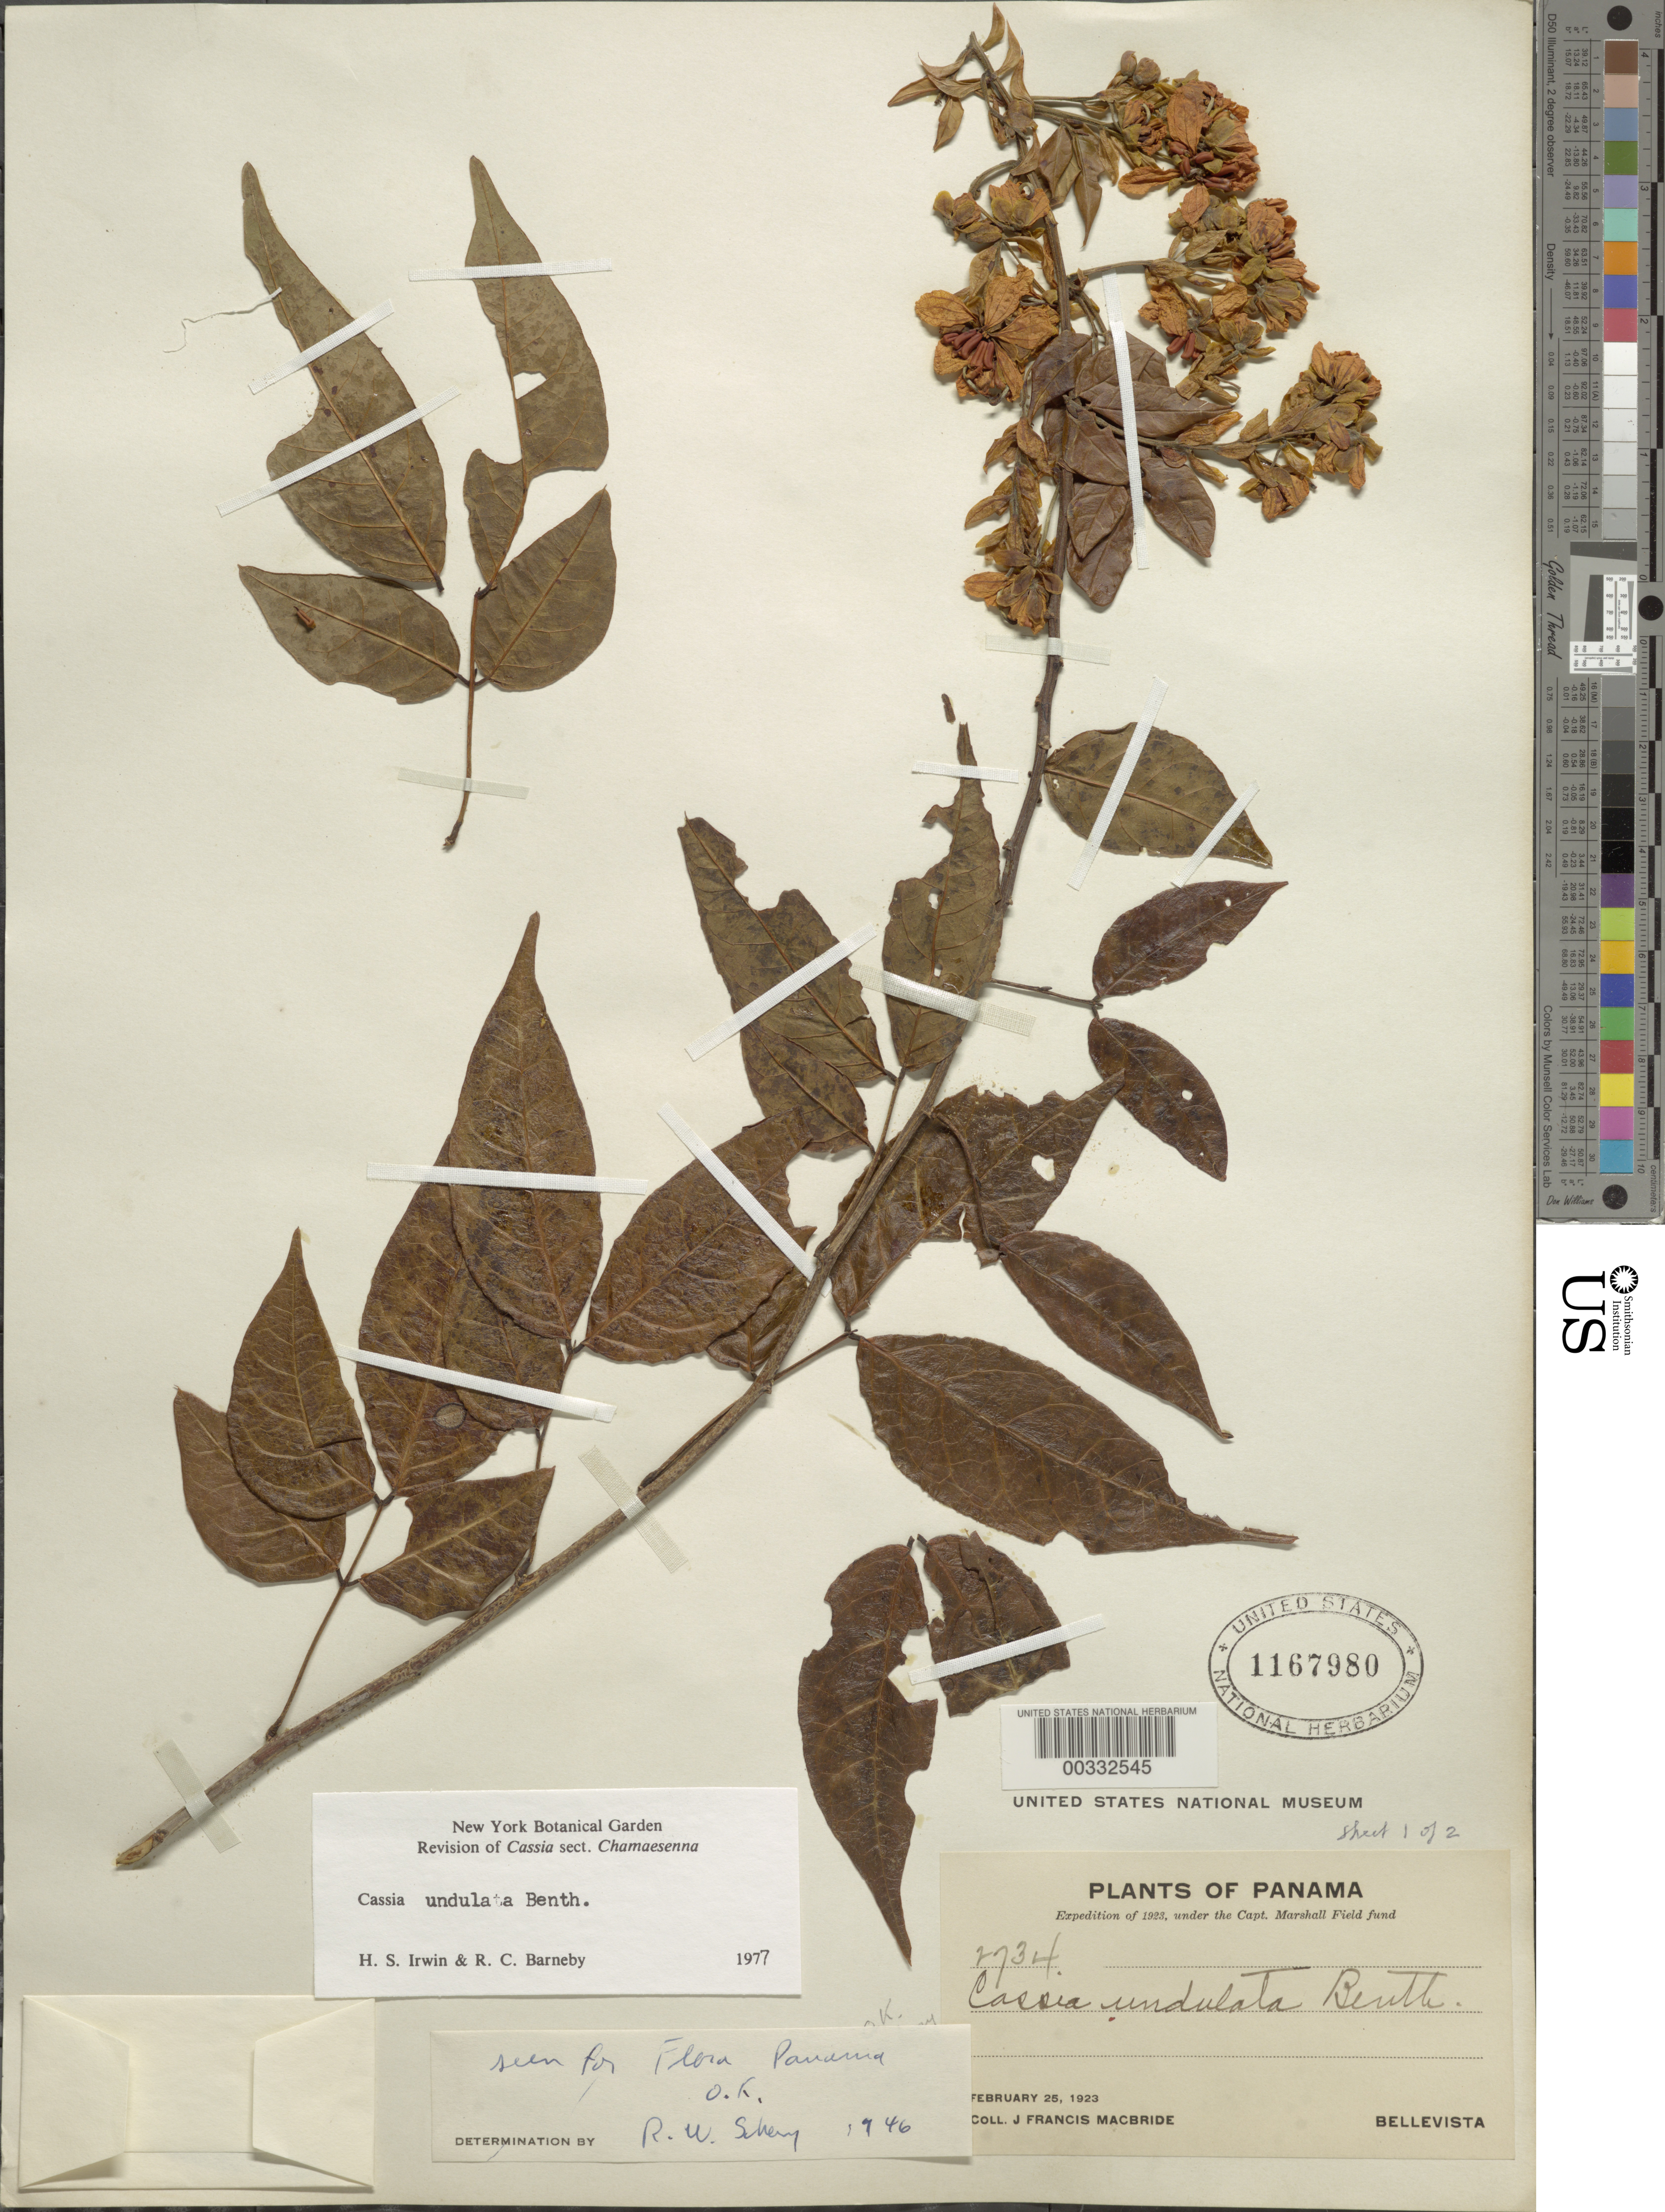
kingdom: Plantae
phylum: Tracheophyta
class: Magnoliopsida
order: Fabales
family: Fabaceae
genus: Senna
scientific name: Senna undulata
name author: (Benth.) H.S. Irwin & Barneby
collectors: J. F. Macbride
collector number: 2734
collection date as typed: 25 Feb 1923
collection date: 1923-02-25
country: Panama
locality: Bella Vista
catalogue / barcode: US 1167980